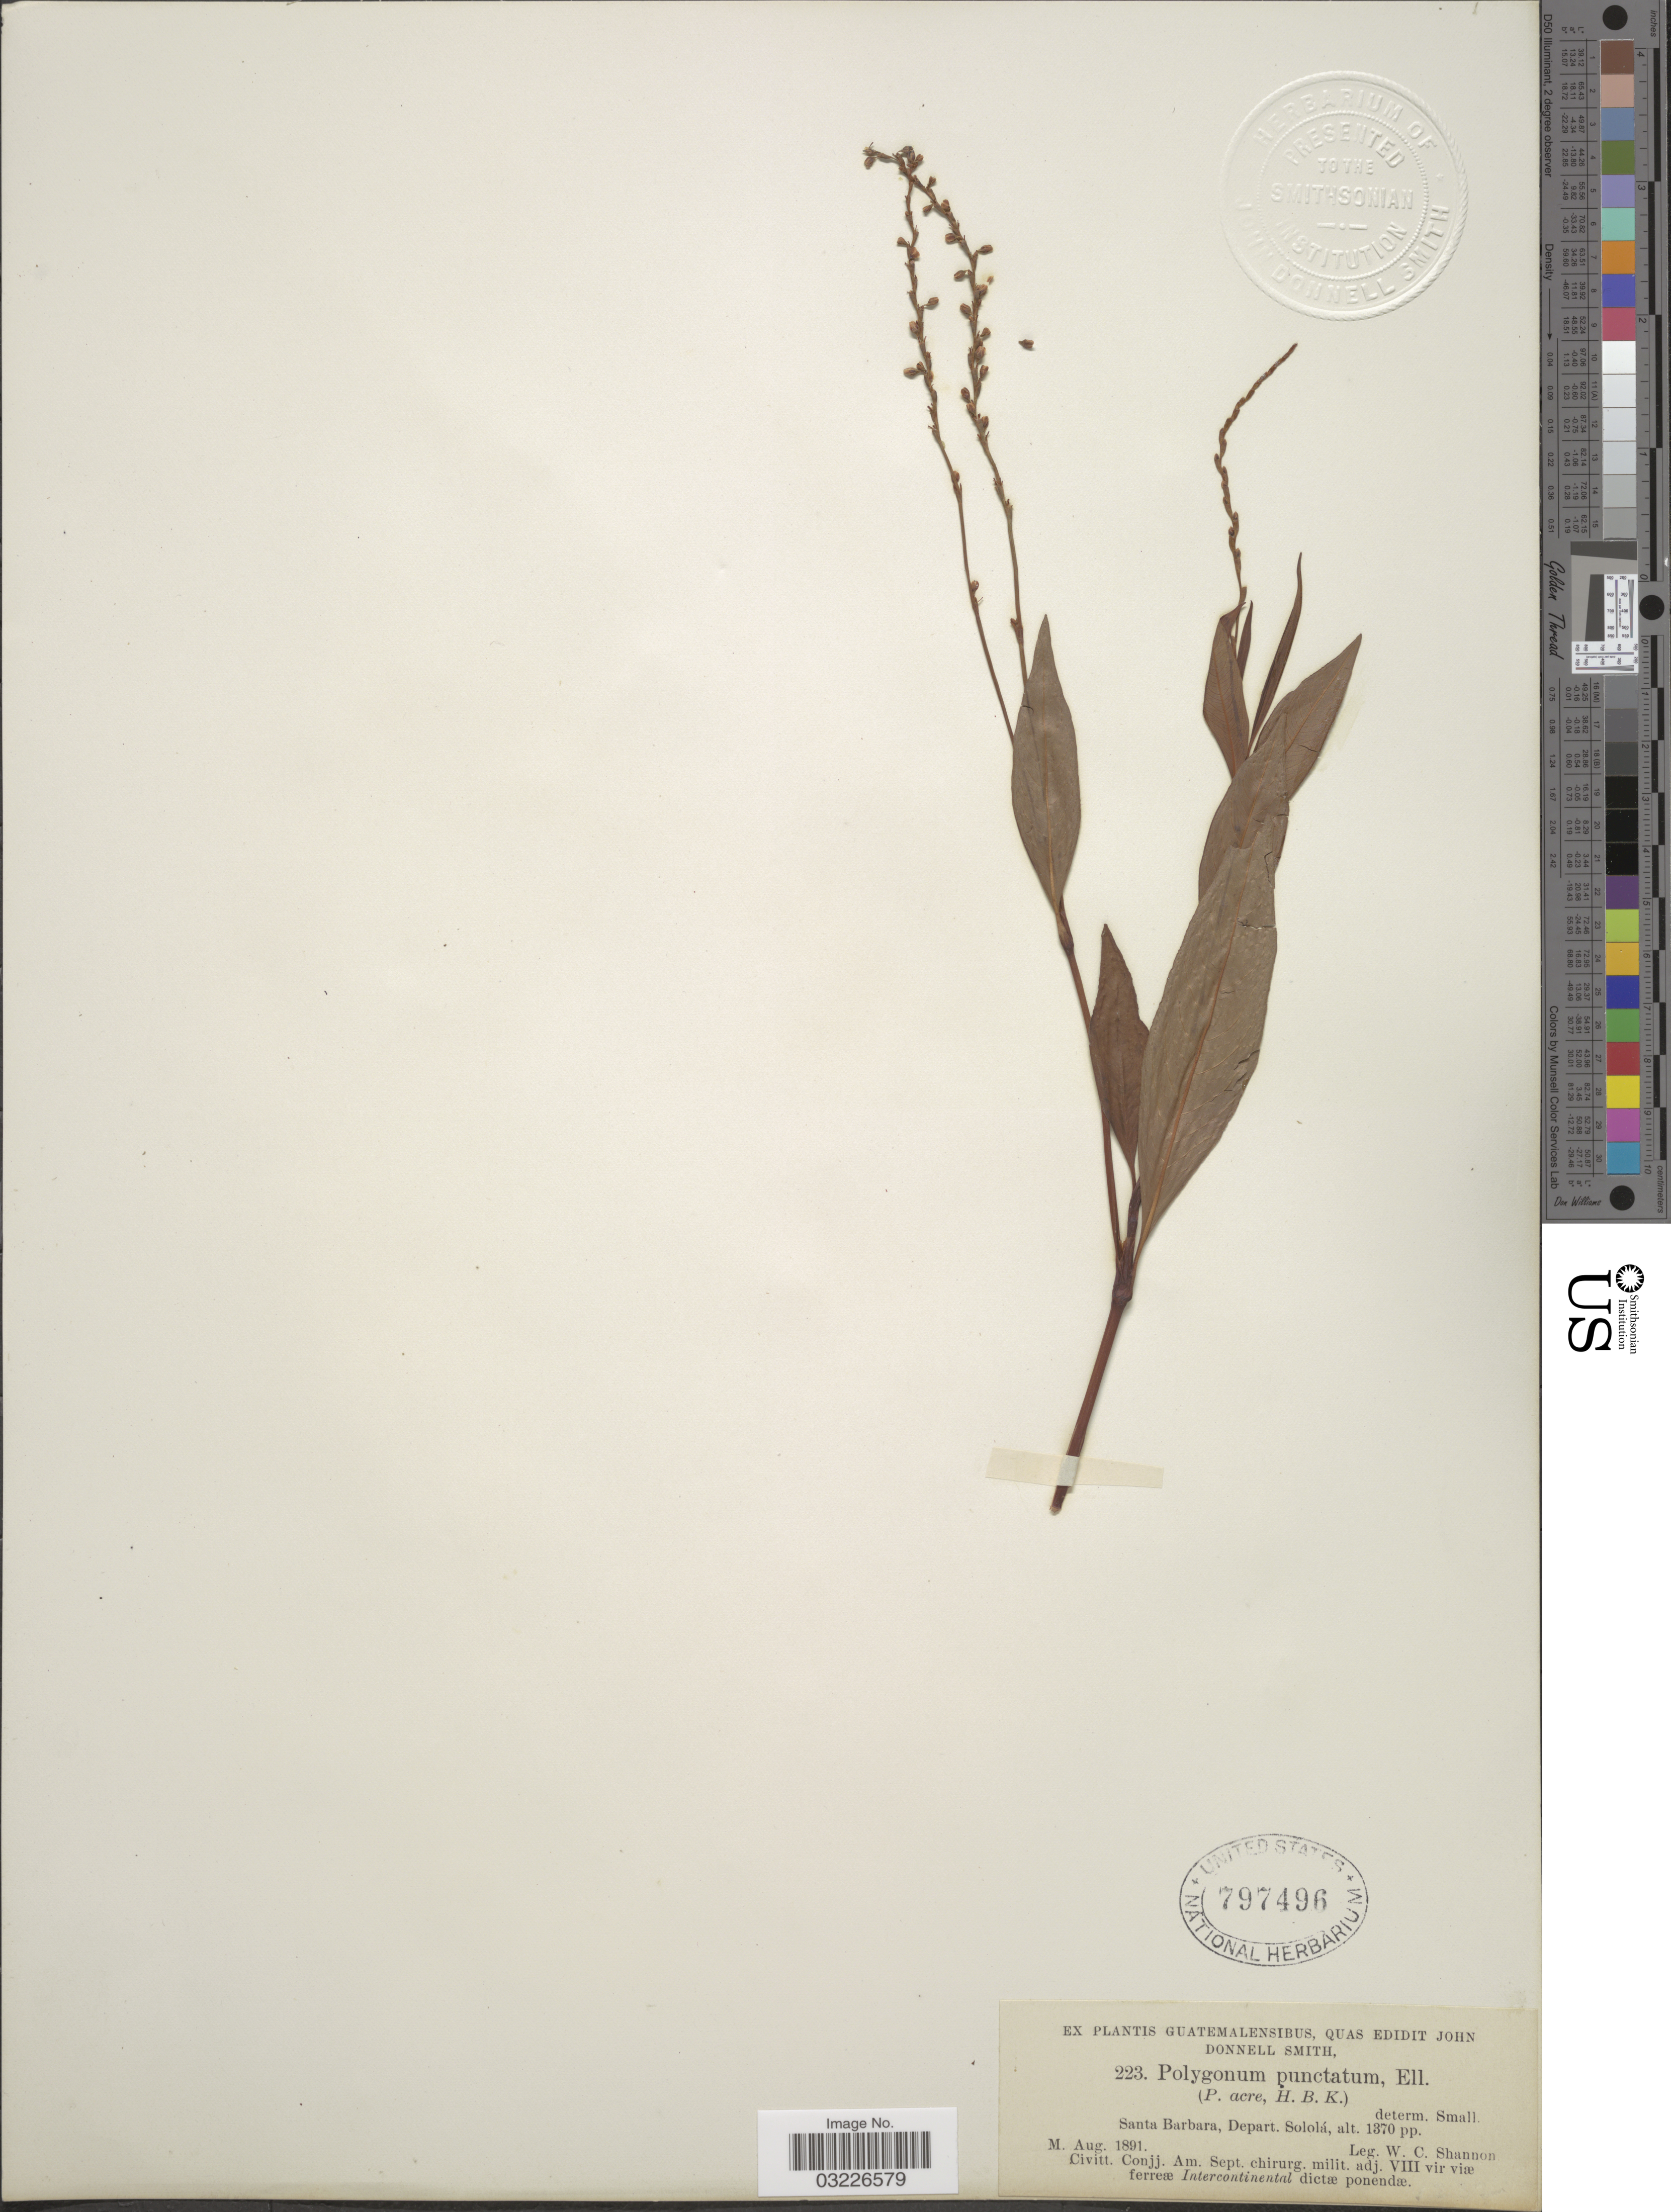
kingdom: Plantae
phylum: Tracheophyta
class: Magnoliopsida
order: Caryophyllales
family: Polygonaceae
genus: Persicaria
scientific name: Persicaria punctata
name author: (Elliott) Small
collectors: W. C. Shannon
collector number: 223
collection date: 1891-08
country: Guatemala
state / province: Sololá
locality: Santa Barbara, Depart. Sololá.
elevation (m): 418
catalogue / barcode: US 797496